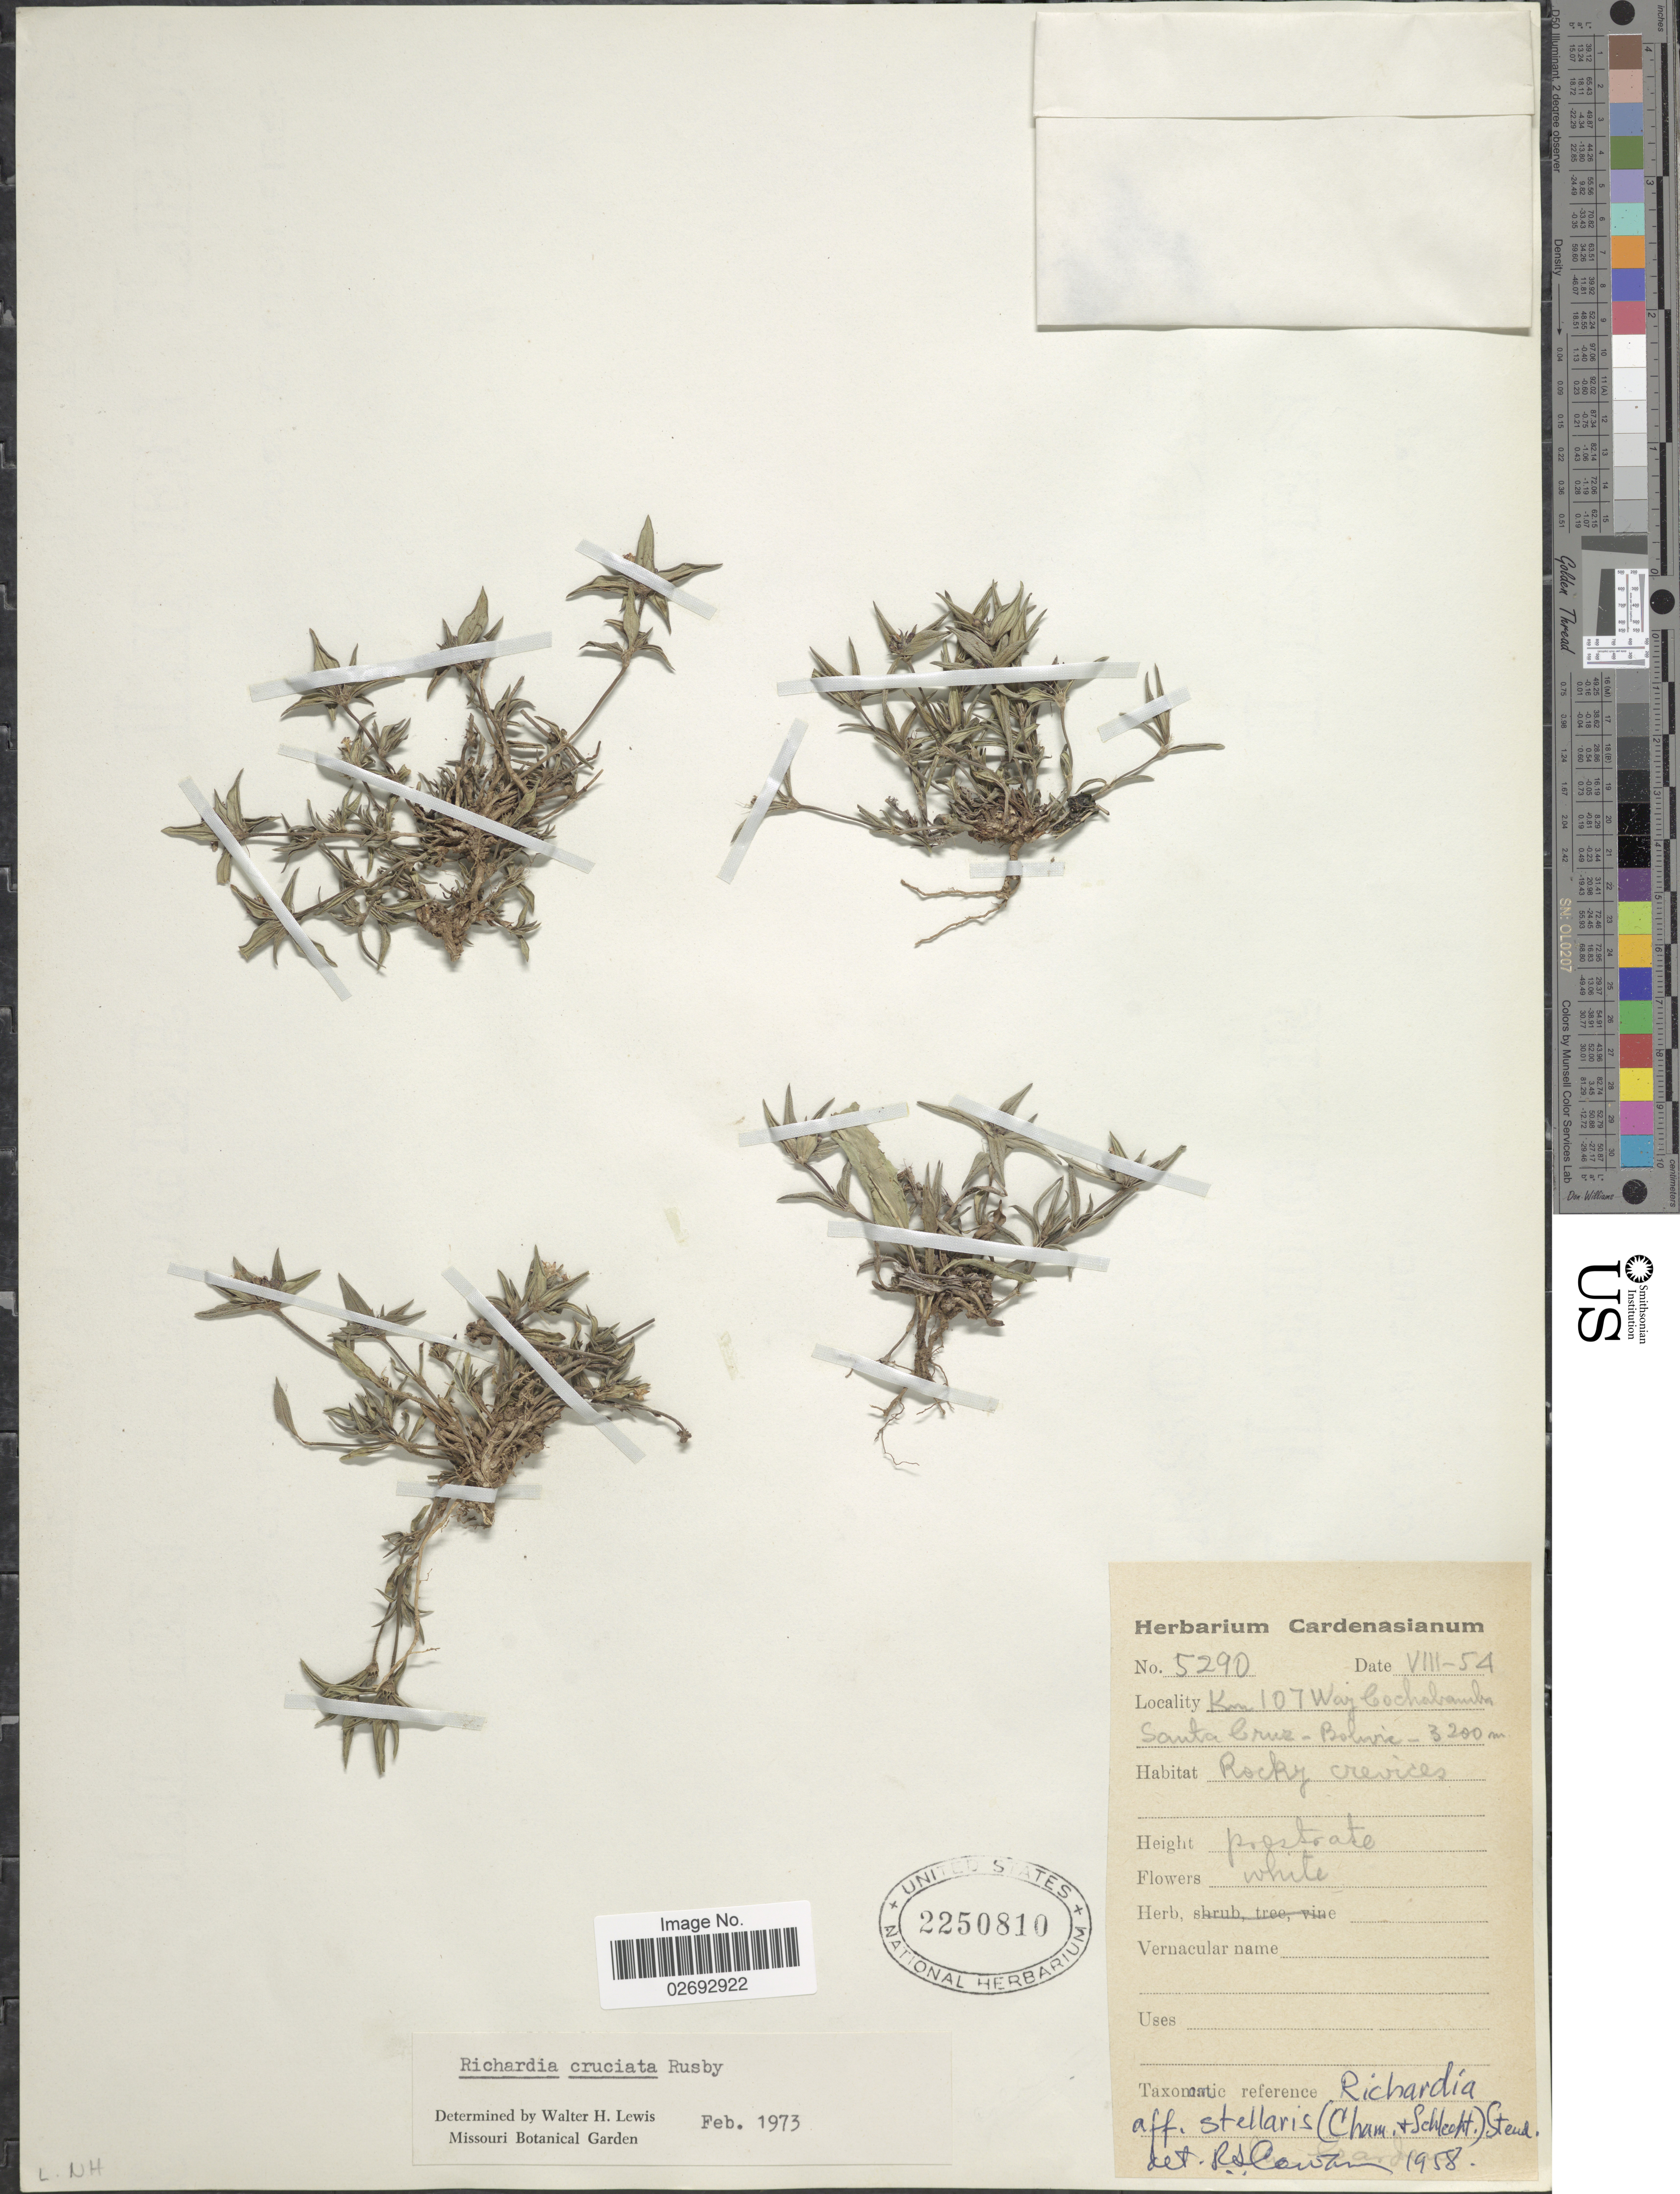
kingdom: Plantae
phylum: Tracheophyta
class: Magnoliopsida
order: Gentianales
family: Rubiaceae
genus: Richardia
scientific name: Richardia cruciata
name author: Rusby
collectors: ex herb. Cardenasianum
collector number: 5290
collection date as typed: Transcribed d/m/y: /8/54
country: Bolivia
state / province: Cochabamba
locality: Km 107 Way Cochabamba Santa Cruz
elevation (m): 3200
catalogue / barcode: US 2250810